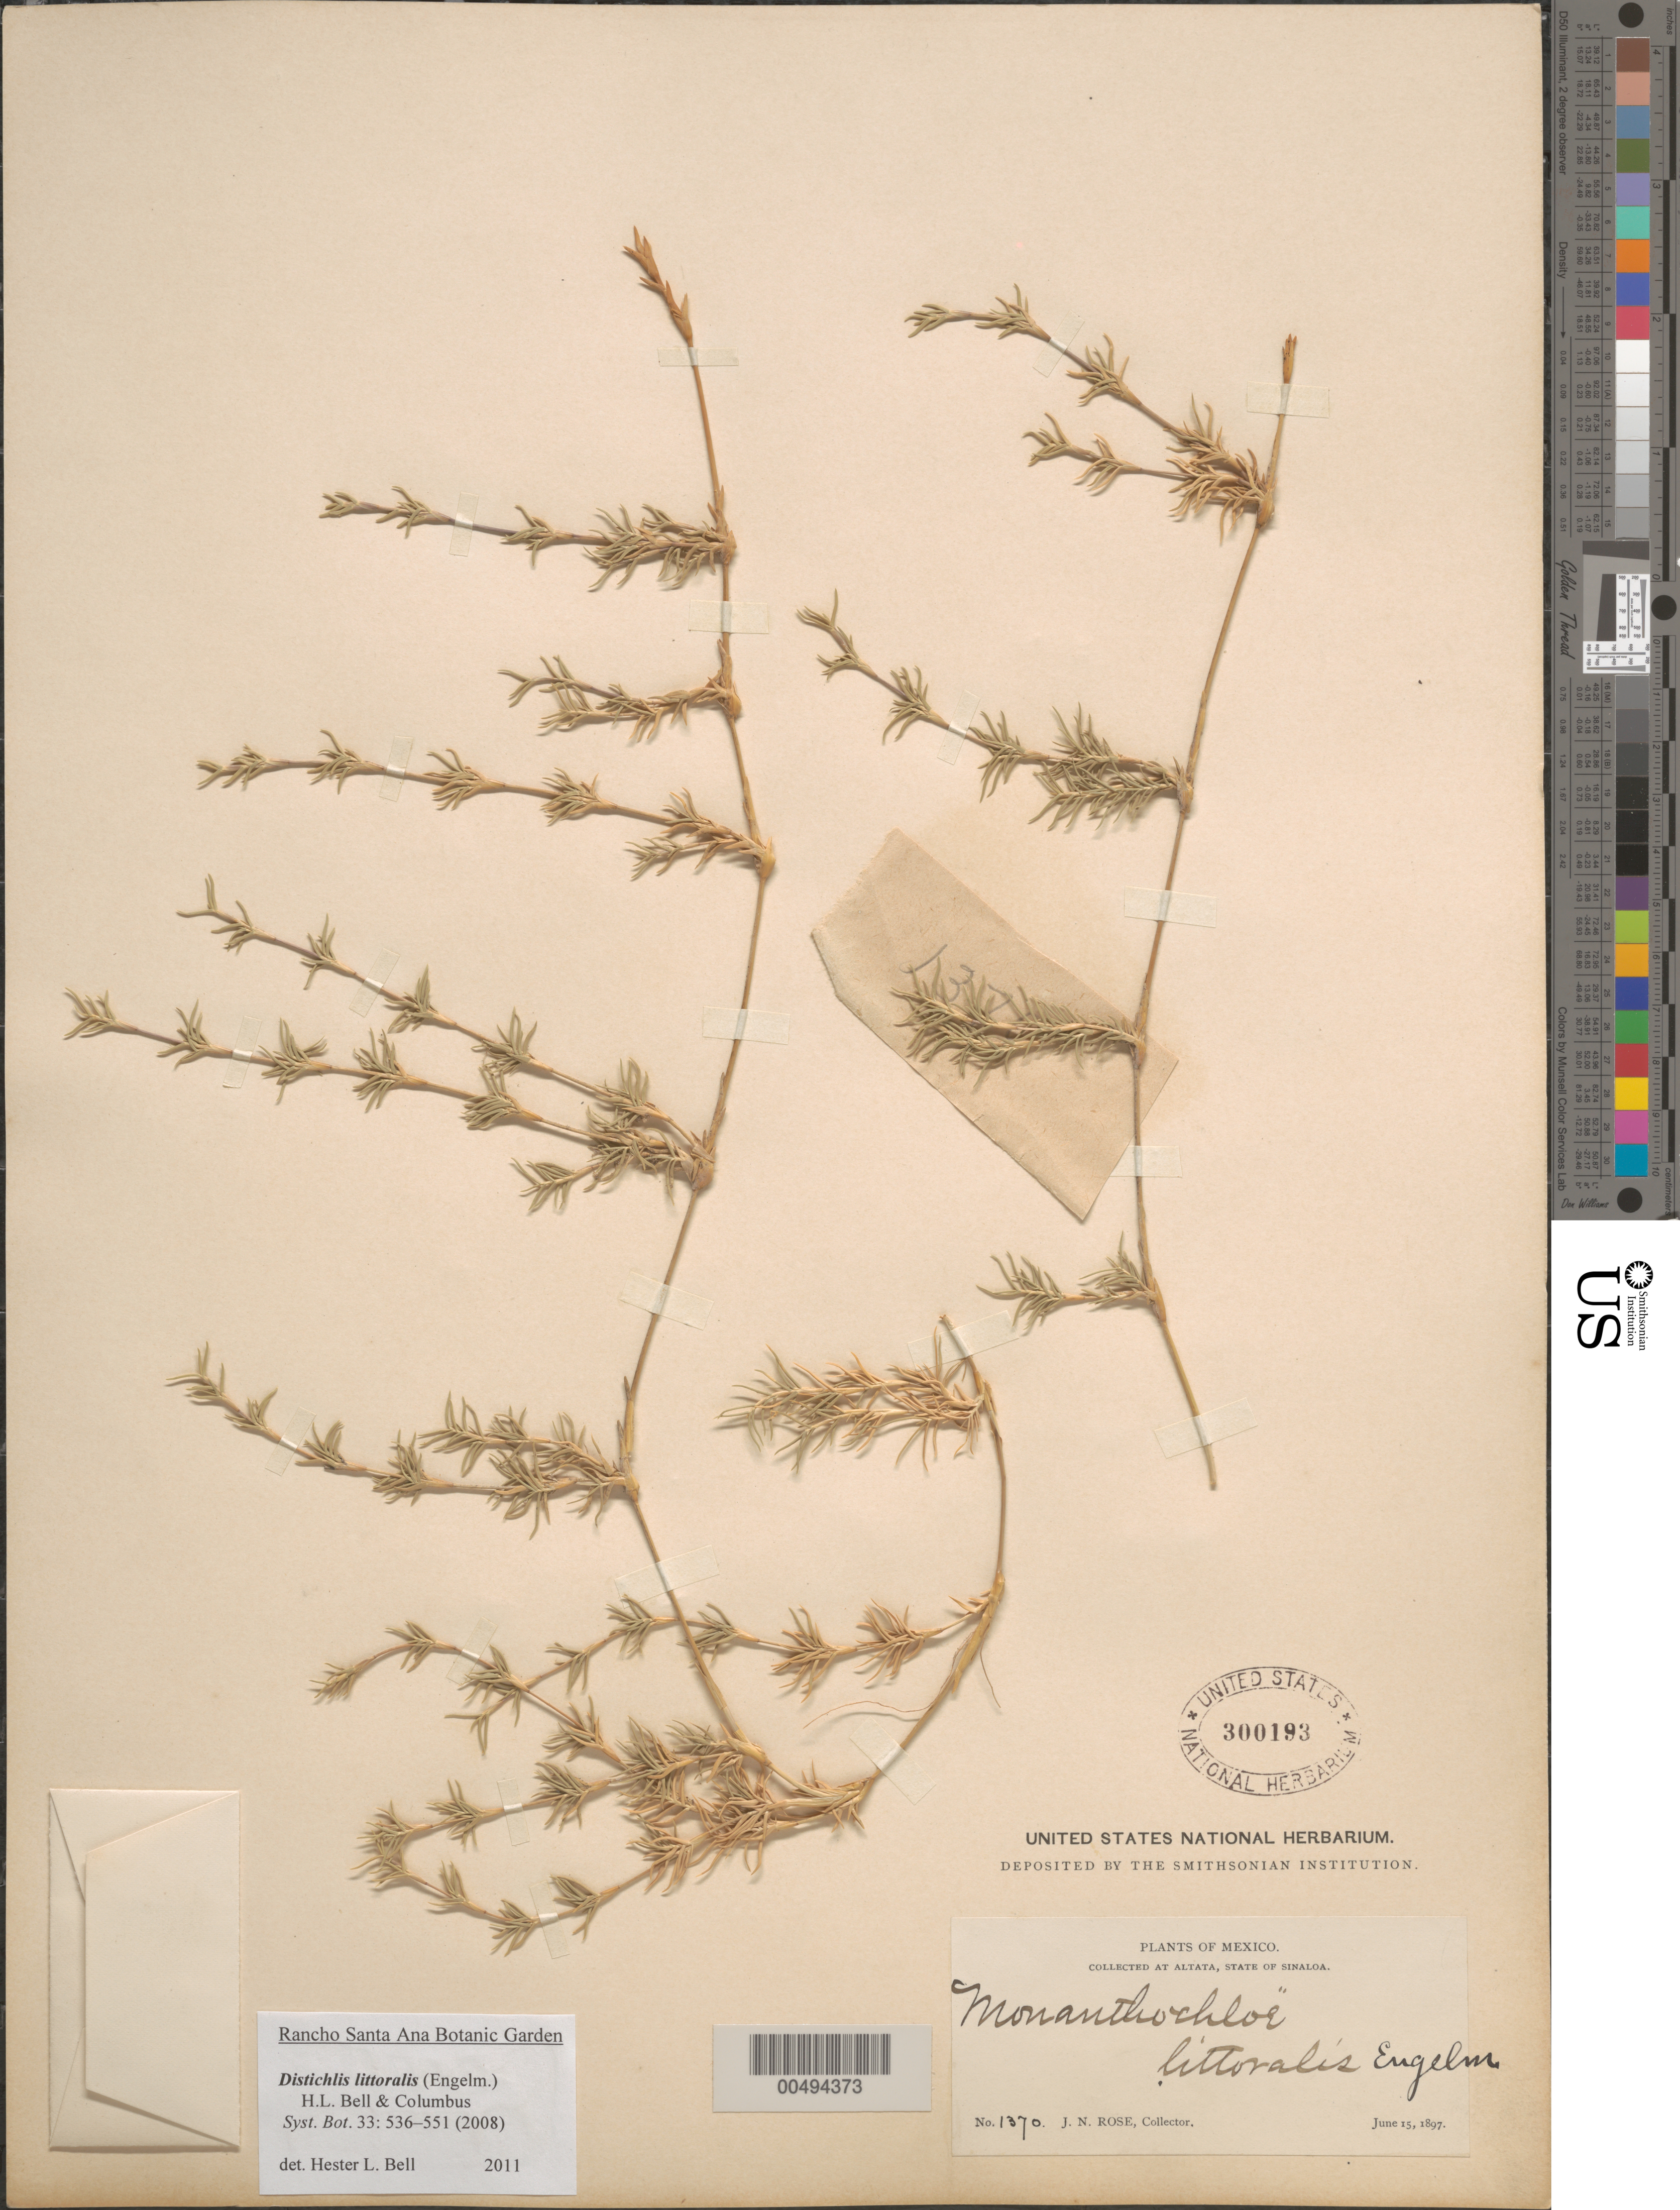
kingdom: Plantae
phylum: Tracheophyta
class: Liliopsida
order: Poales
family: Poaceae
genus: Distichlis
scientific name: Distichlis littoralis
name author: (Engelm.) H.L. Bell & Columbus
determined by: Bell, H. L.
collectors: J. N. Rose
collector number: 1370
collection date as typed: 15 Jun 1897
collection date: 1897-06-15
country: Mexico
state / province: Sinaloa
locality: At Altata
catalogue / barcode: US 300193